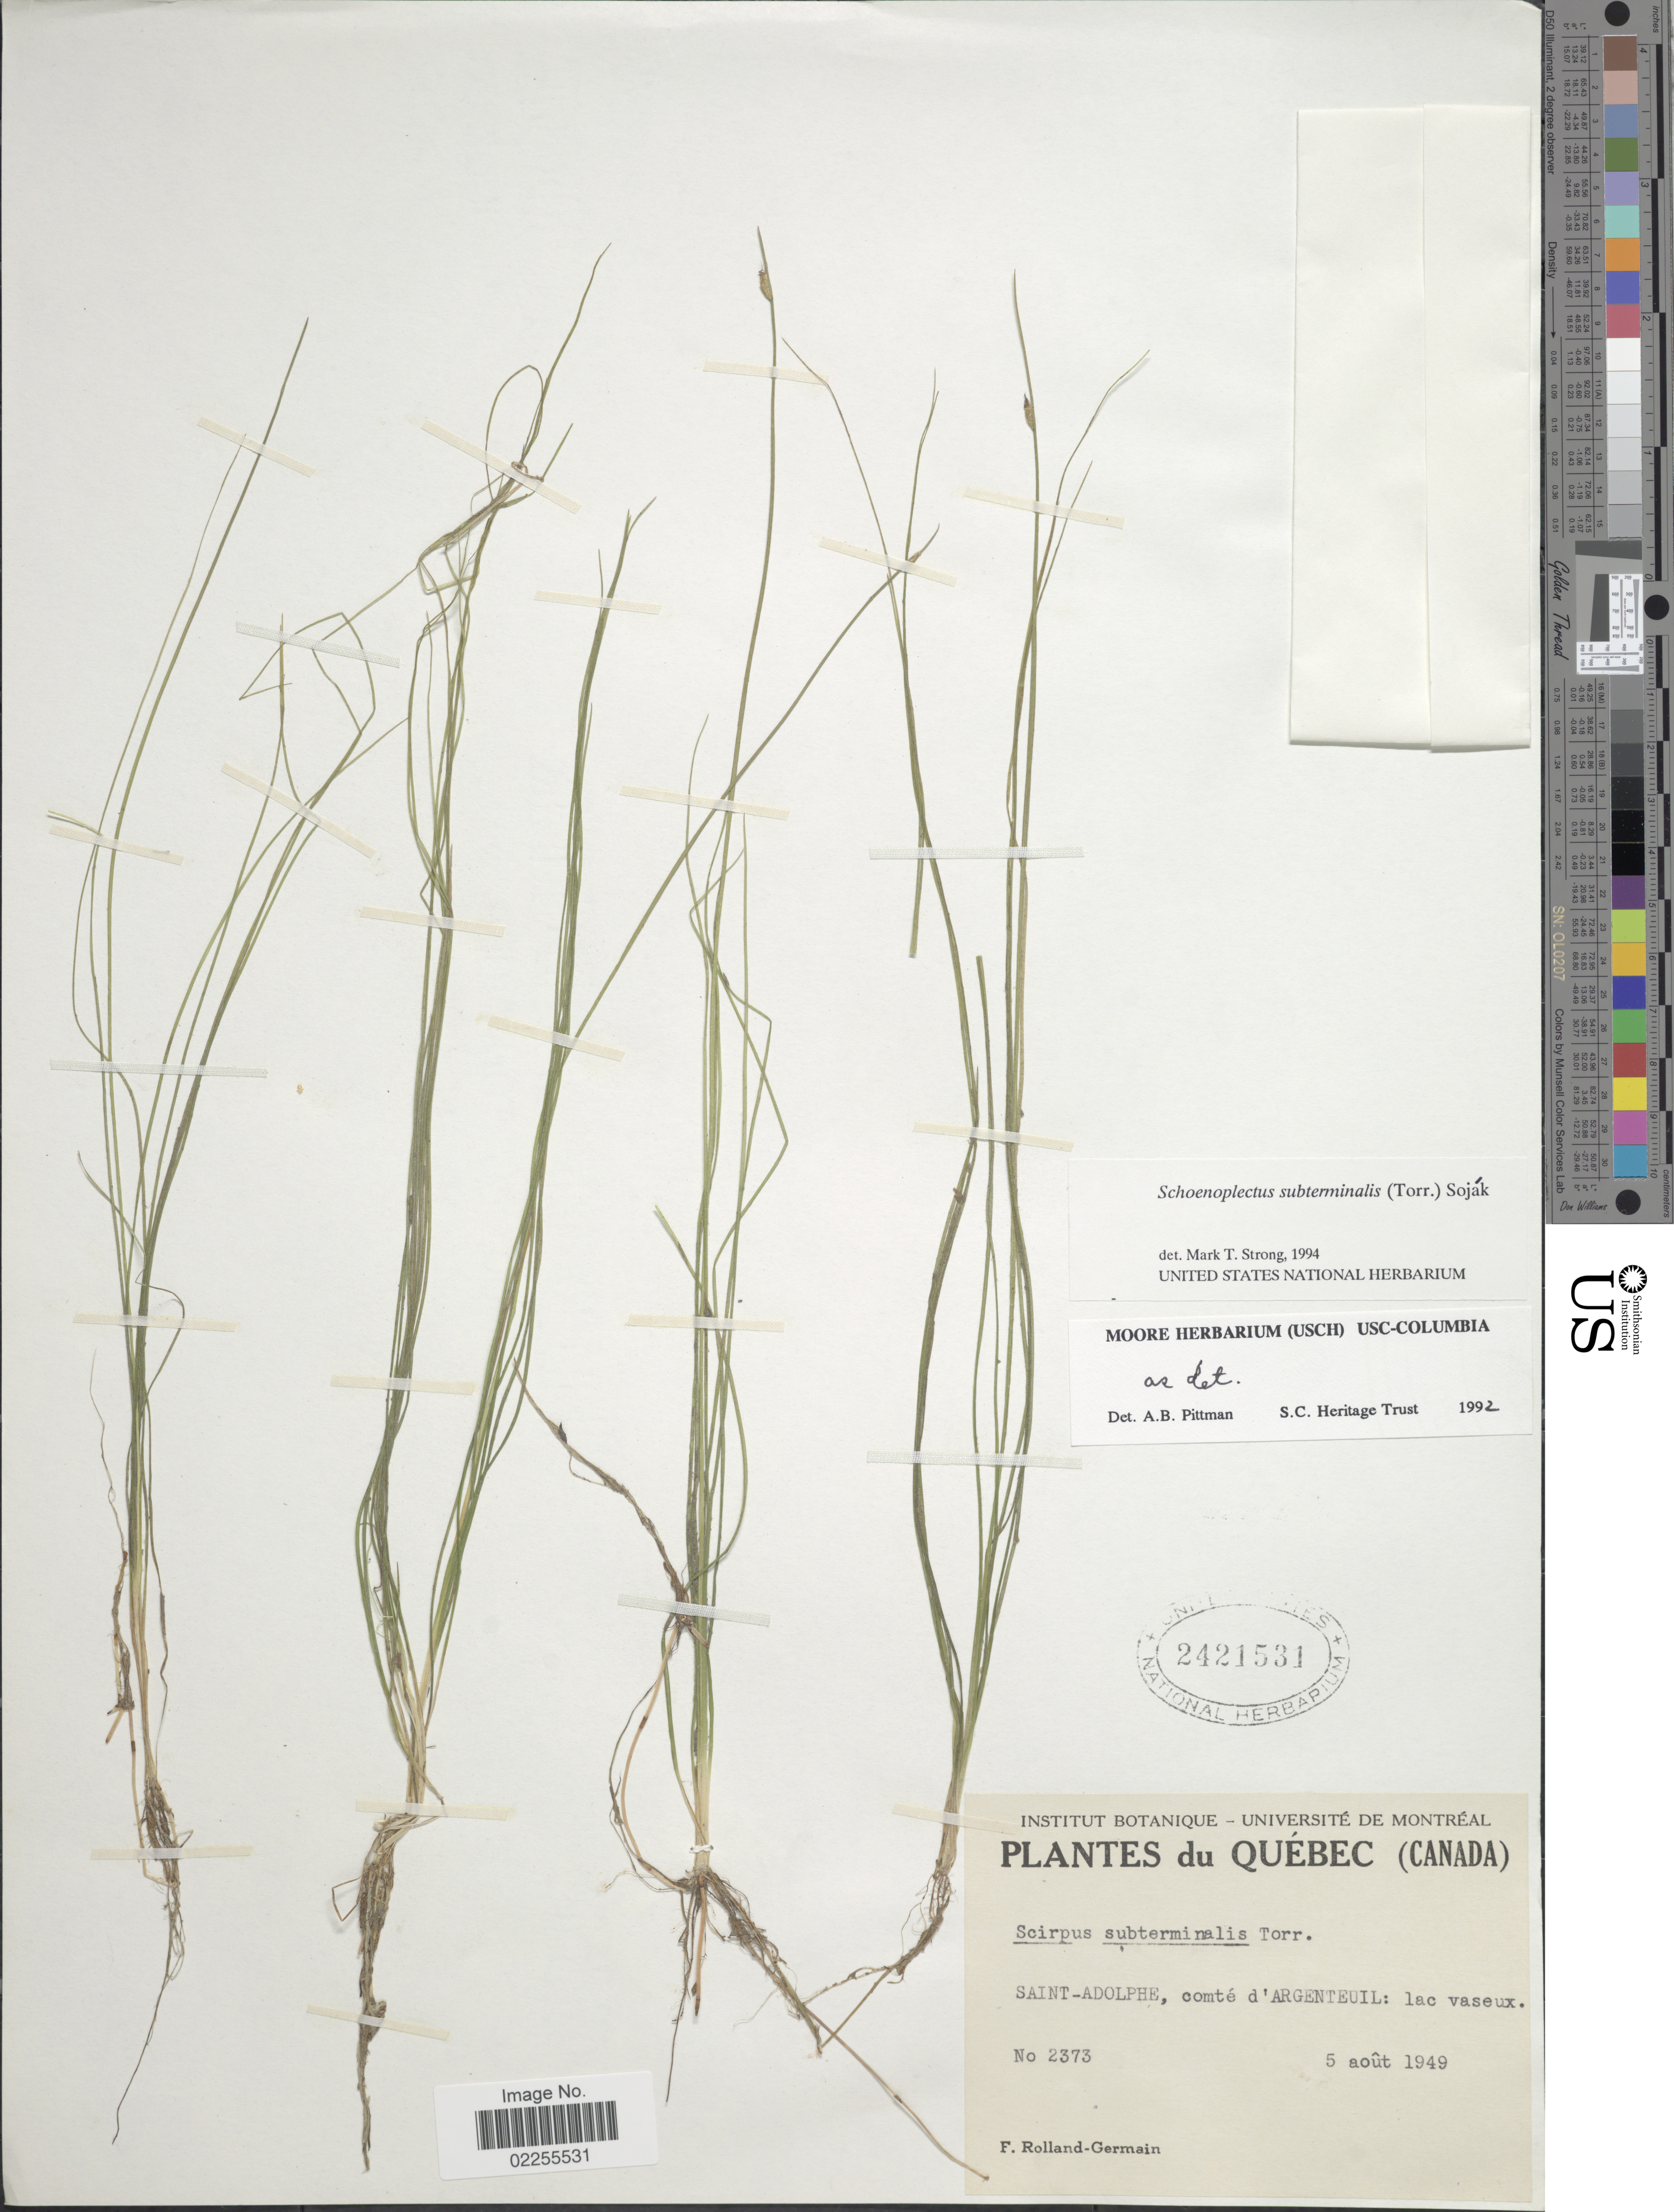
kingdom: Plantae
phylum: Tracheophyta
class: Liliopsida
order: Poales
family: Cyperaceae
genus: Schoenoplectus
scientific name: Schoenoplectus subterminalis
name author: (Torr.) Soják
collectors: Rolland-Germain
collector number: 2373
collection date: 1949-08-05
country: Canada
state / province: Quebec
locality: Saint-Adolphe, comte d'Argenteuil: las vaseux.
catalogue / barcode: US 2421531